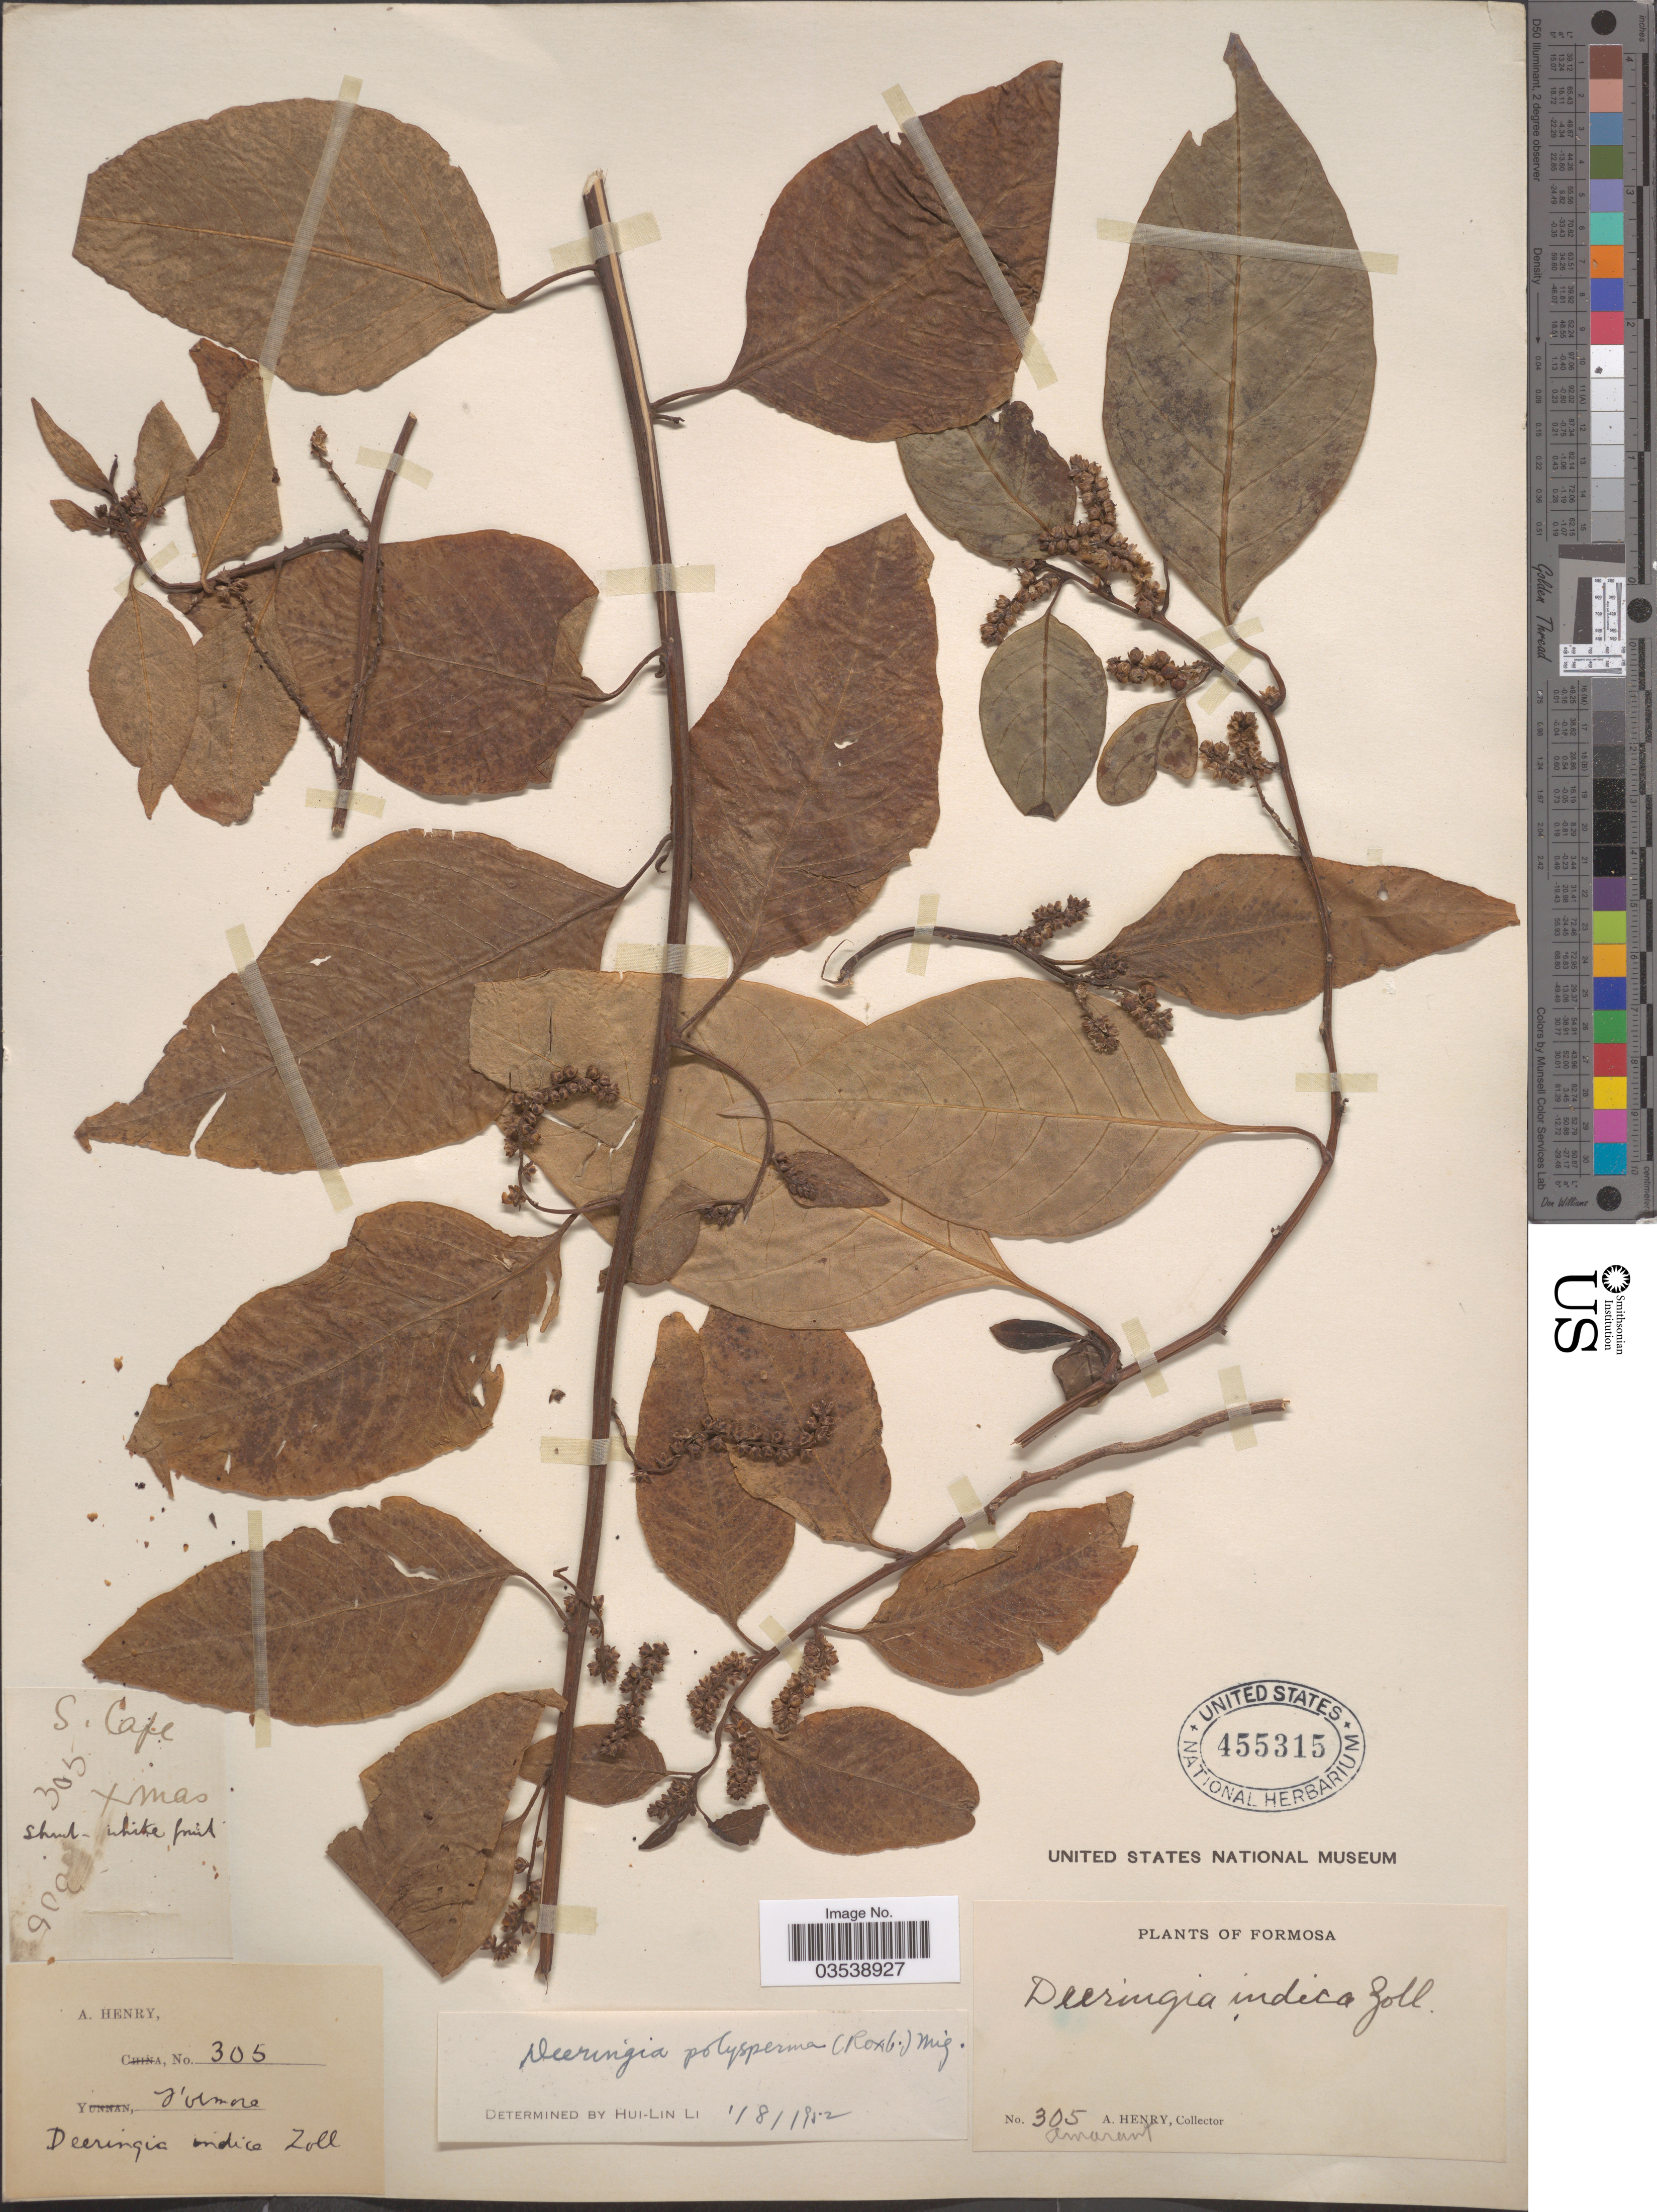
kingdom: Plantae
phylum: Tracheophyta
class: Magnoliopsida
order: Caryophyllales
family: Amaranthaceae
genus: Deeringia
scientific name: Deeringia polysperma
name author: (Roxb.) Moq.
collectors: A. Henry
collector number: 305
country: Taiwan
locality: Formosa. S. Cape.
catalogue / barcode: US 455315